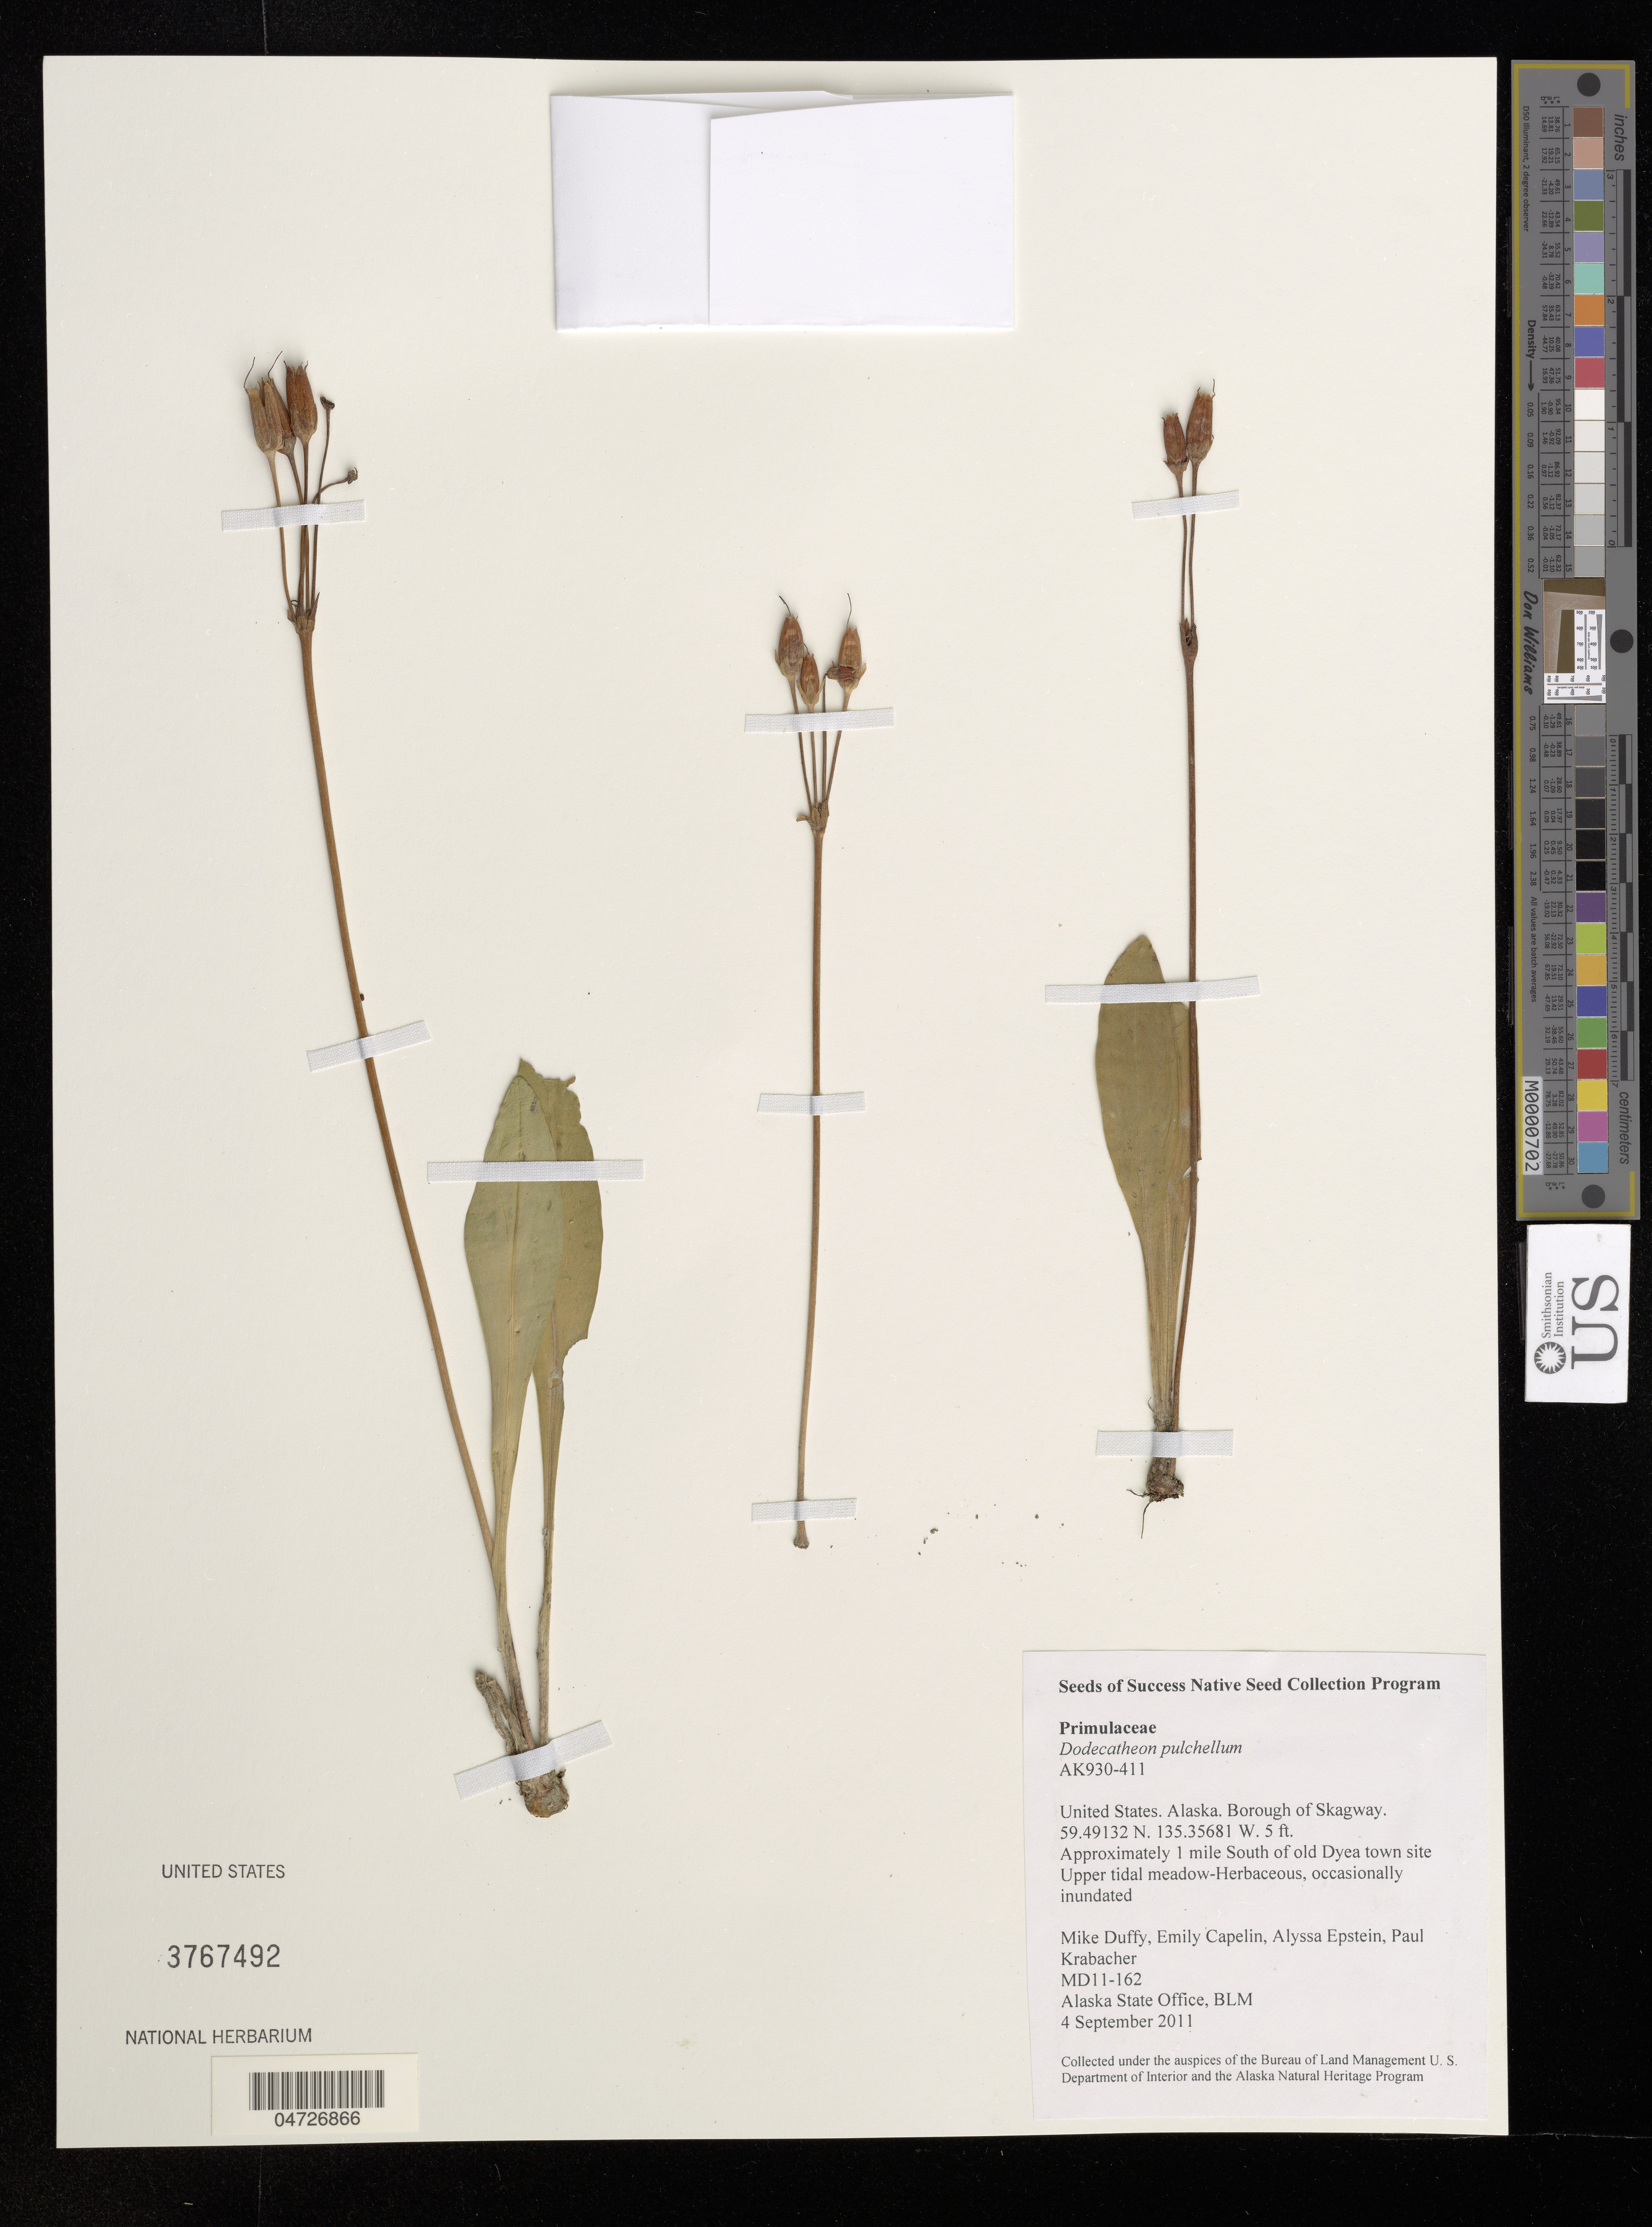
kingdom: Plantae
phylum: Tracheophyta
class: Magnoliopsida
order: Ericales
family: Primulaceae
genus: Dodecatheon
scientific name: Dodecatheon pulchellum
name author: (Raf.) Merr.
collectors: M. Duffy, E. Capelin, A. Epstein & P. Krabacher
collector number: AK930-411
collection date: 2011-09-04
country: United States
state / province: Alaska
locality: Borough of Skagway. Approximately 1 mile South of old Dyea town site.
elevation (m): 2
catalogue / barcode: US 3767492